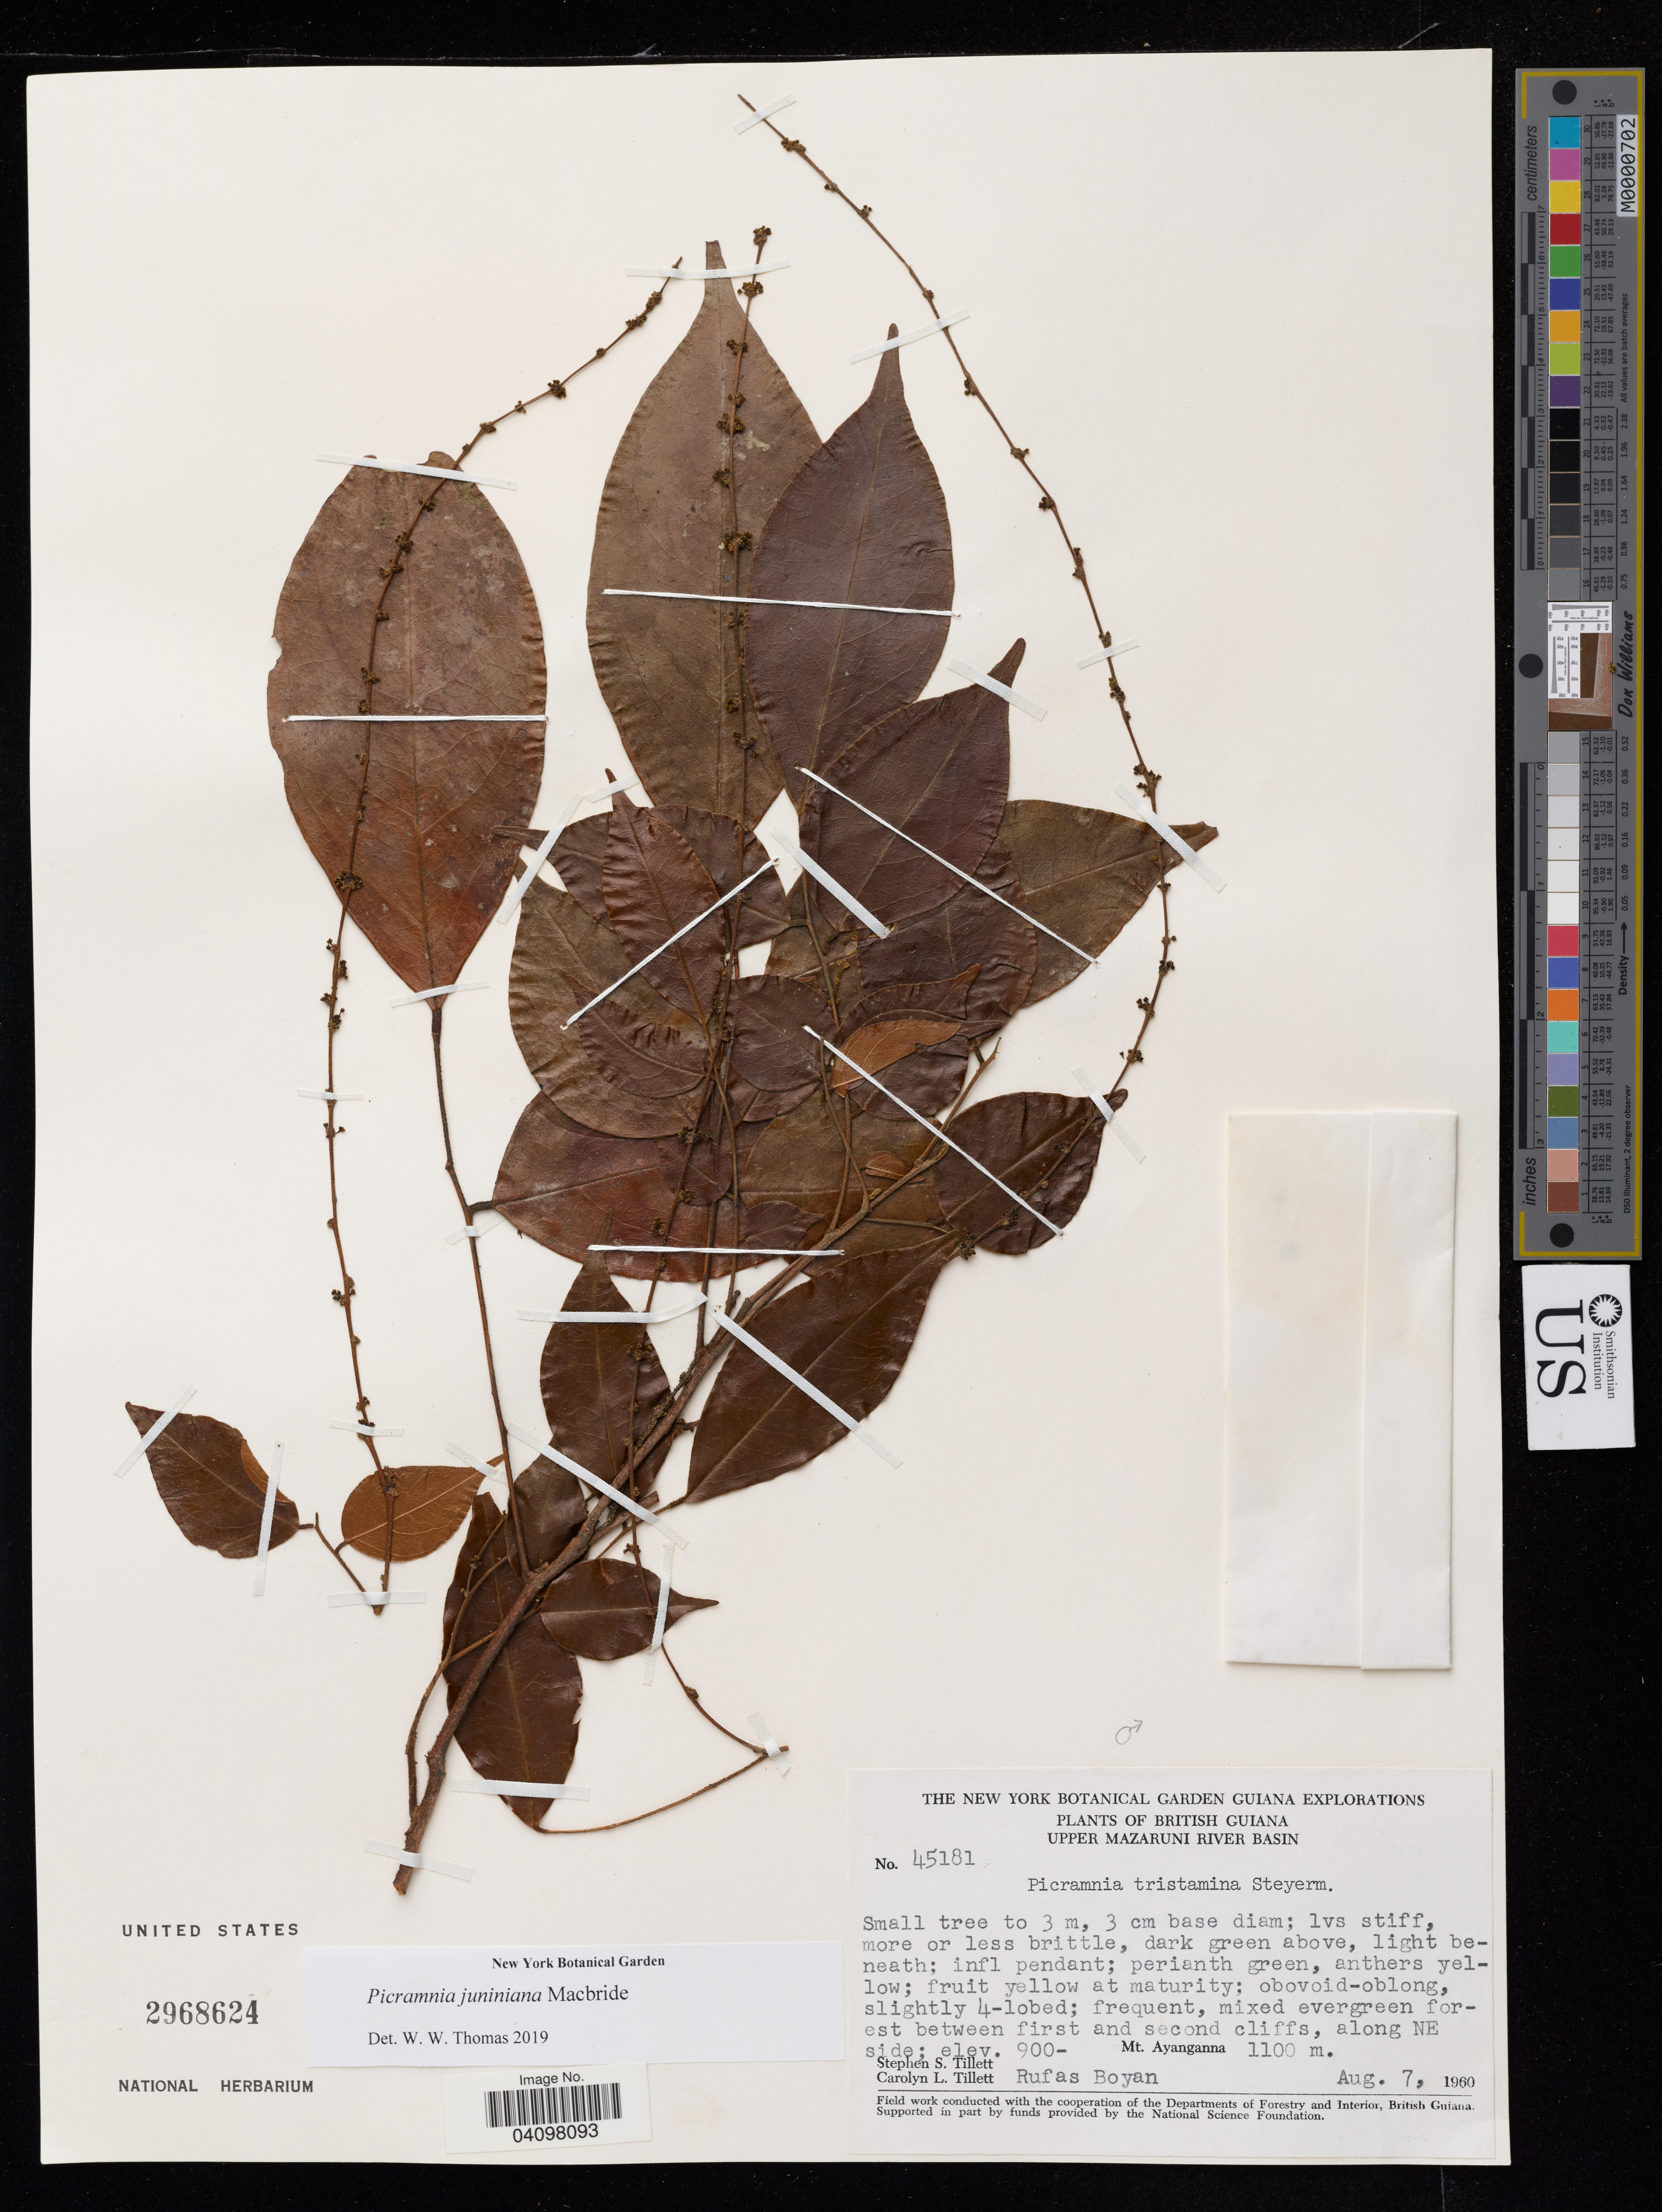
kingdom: Plantae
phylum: Tracheophyta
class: Magnoliopsida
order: Picramniales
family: Picramniaceae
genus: Picramnia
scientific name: Picramnia juniniana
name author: J.F. Macbr.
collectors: S. S. Tillett, C. L. Tillett & R. Boyan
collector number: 45181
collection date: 1960-08-07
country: Guyana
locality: Between first and second cliffs, along NE side. Mt. Ayanganna.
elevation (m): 900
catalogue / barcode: US 2968624